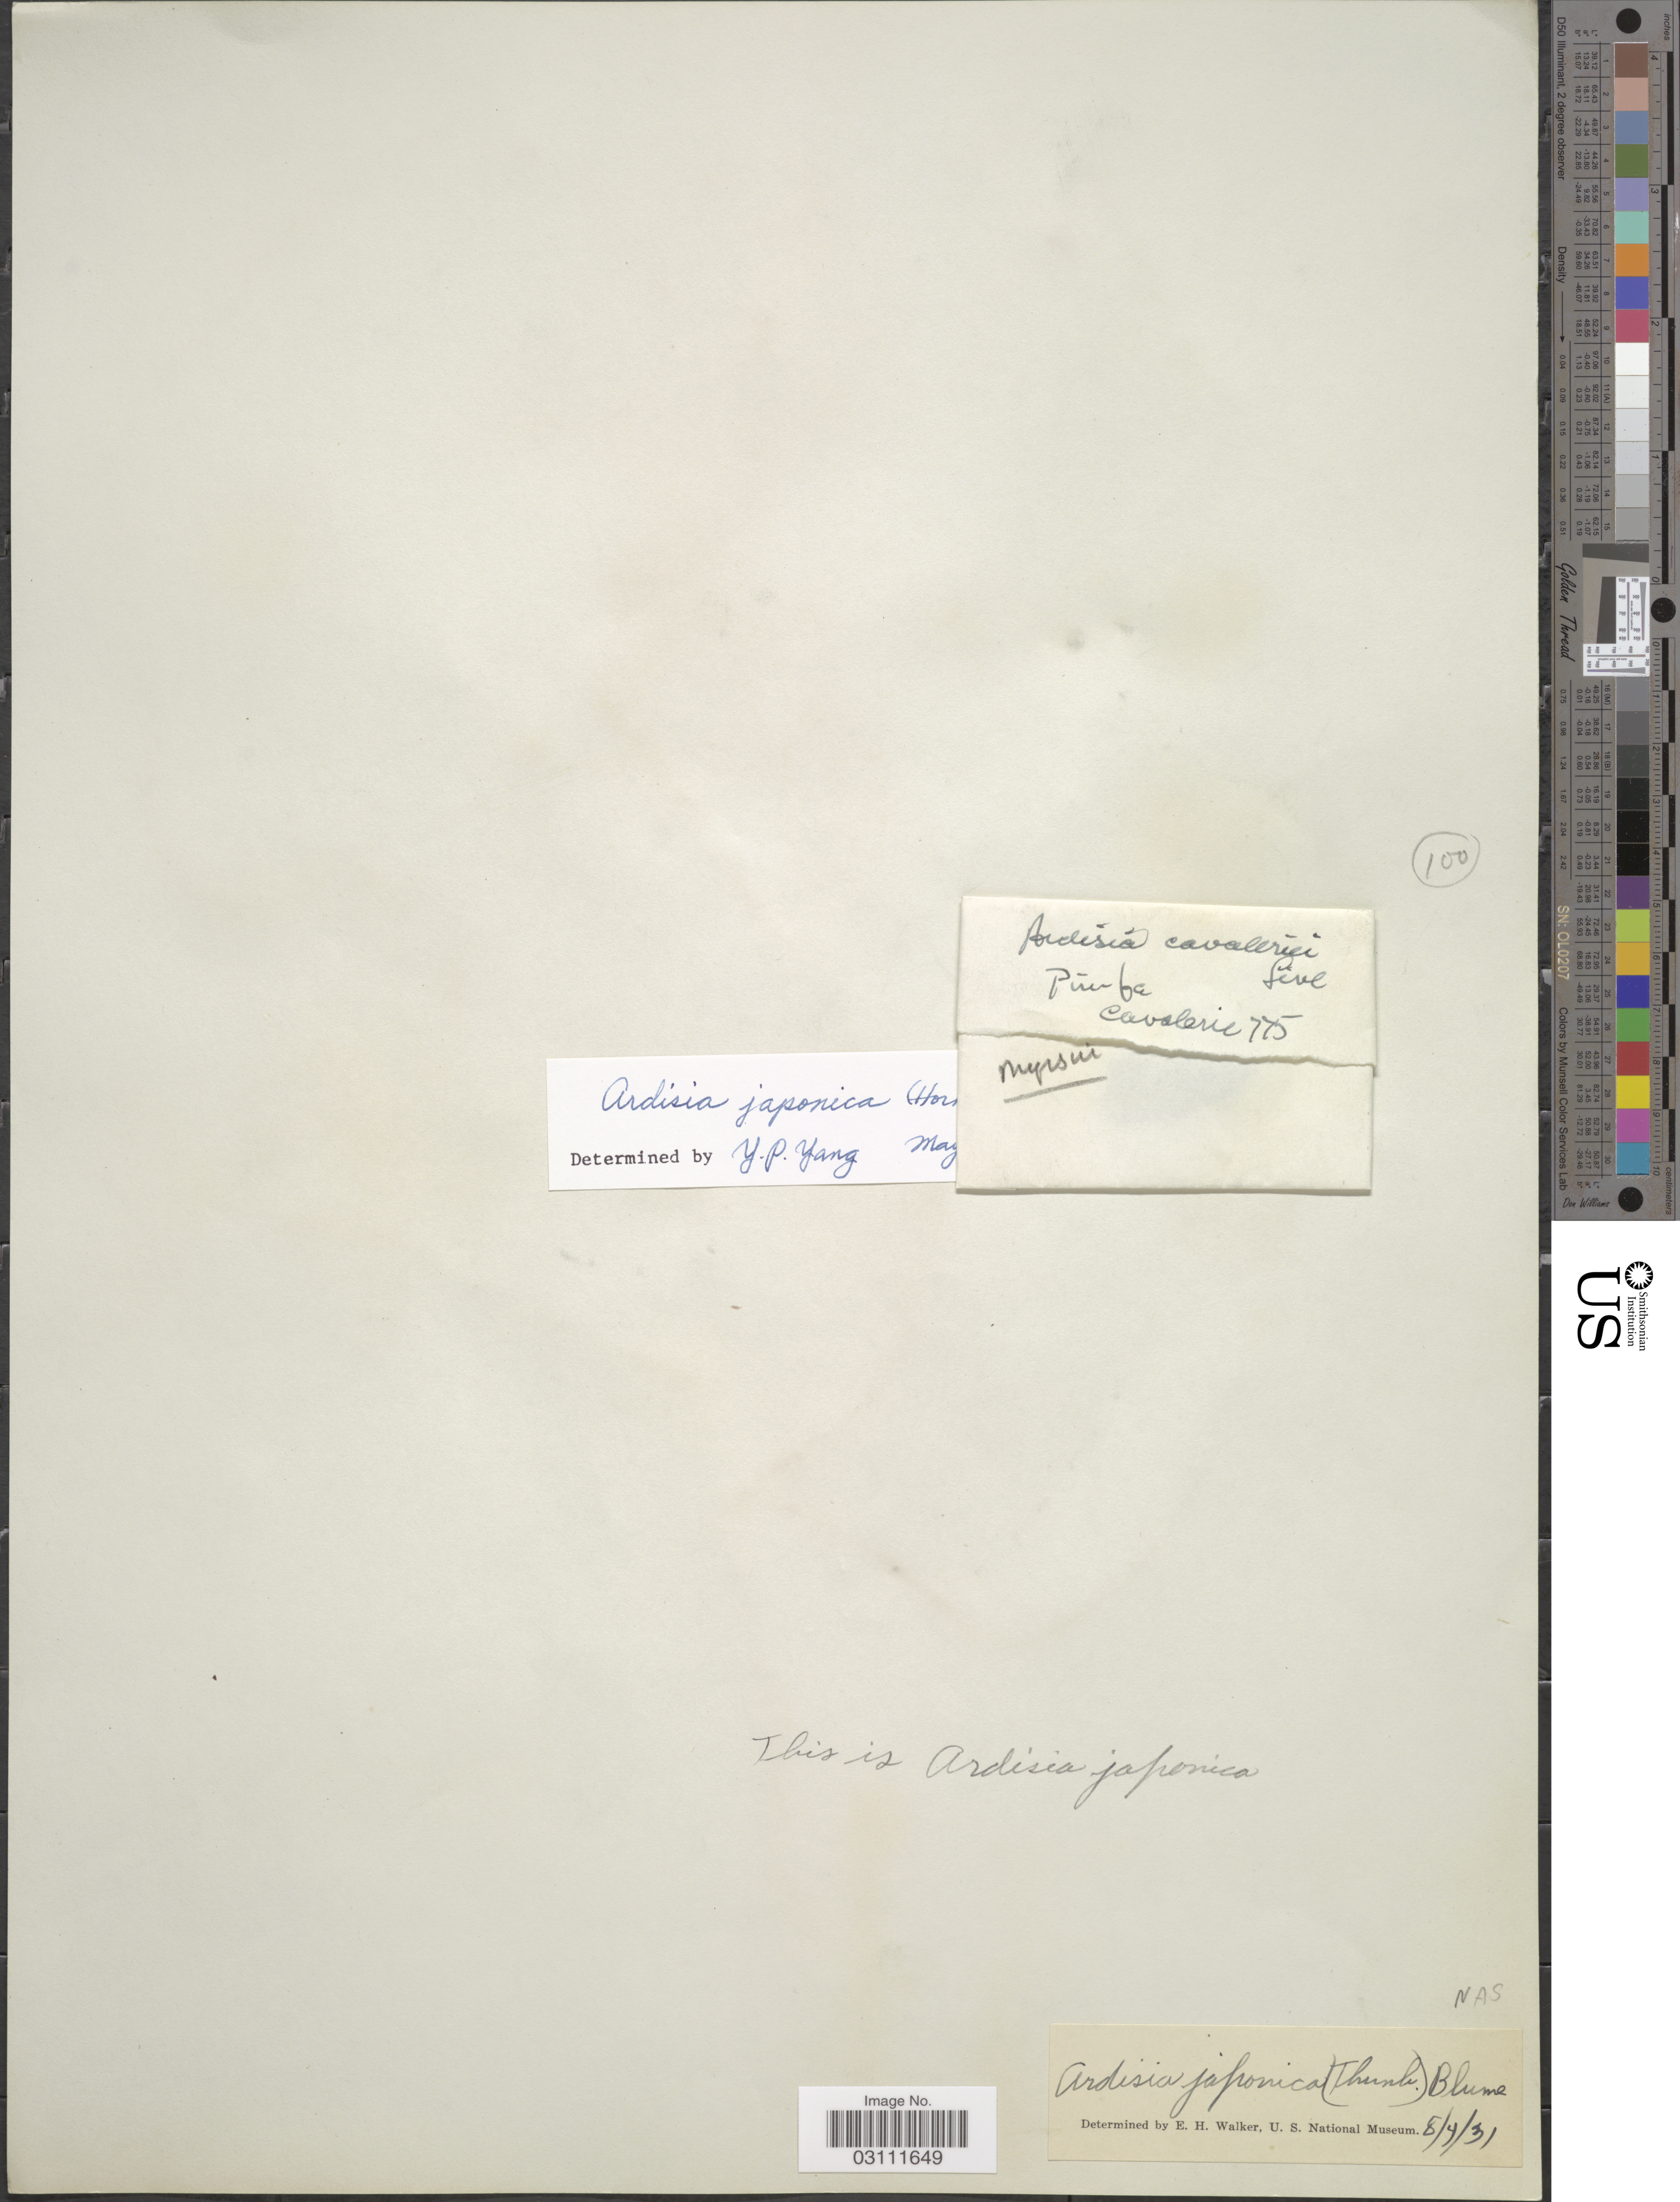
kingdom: Plantae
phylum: Tracheophyta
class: Magnoliopsida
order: Ericales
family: Primulaceae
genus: Ardisia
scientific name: Ardisia japonica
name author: (Thunb.) Blume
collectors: -. Cavalerie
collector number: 775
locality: Pirimba. [interpreted]